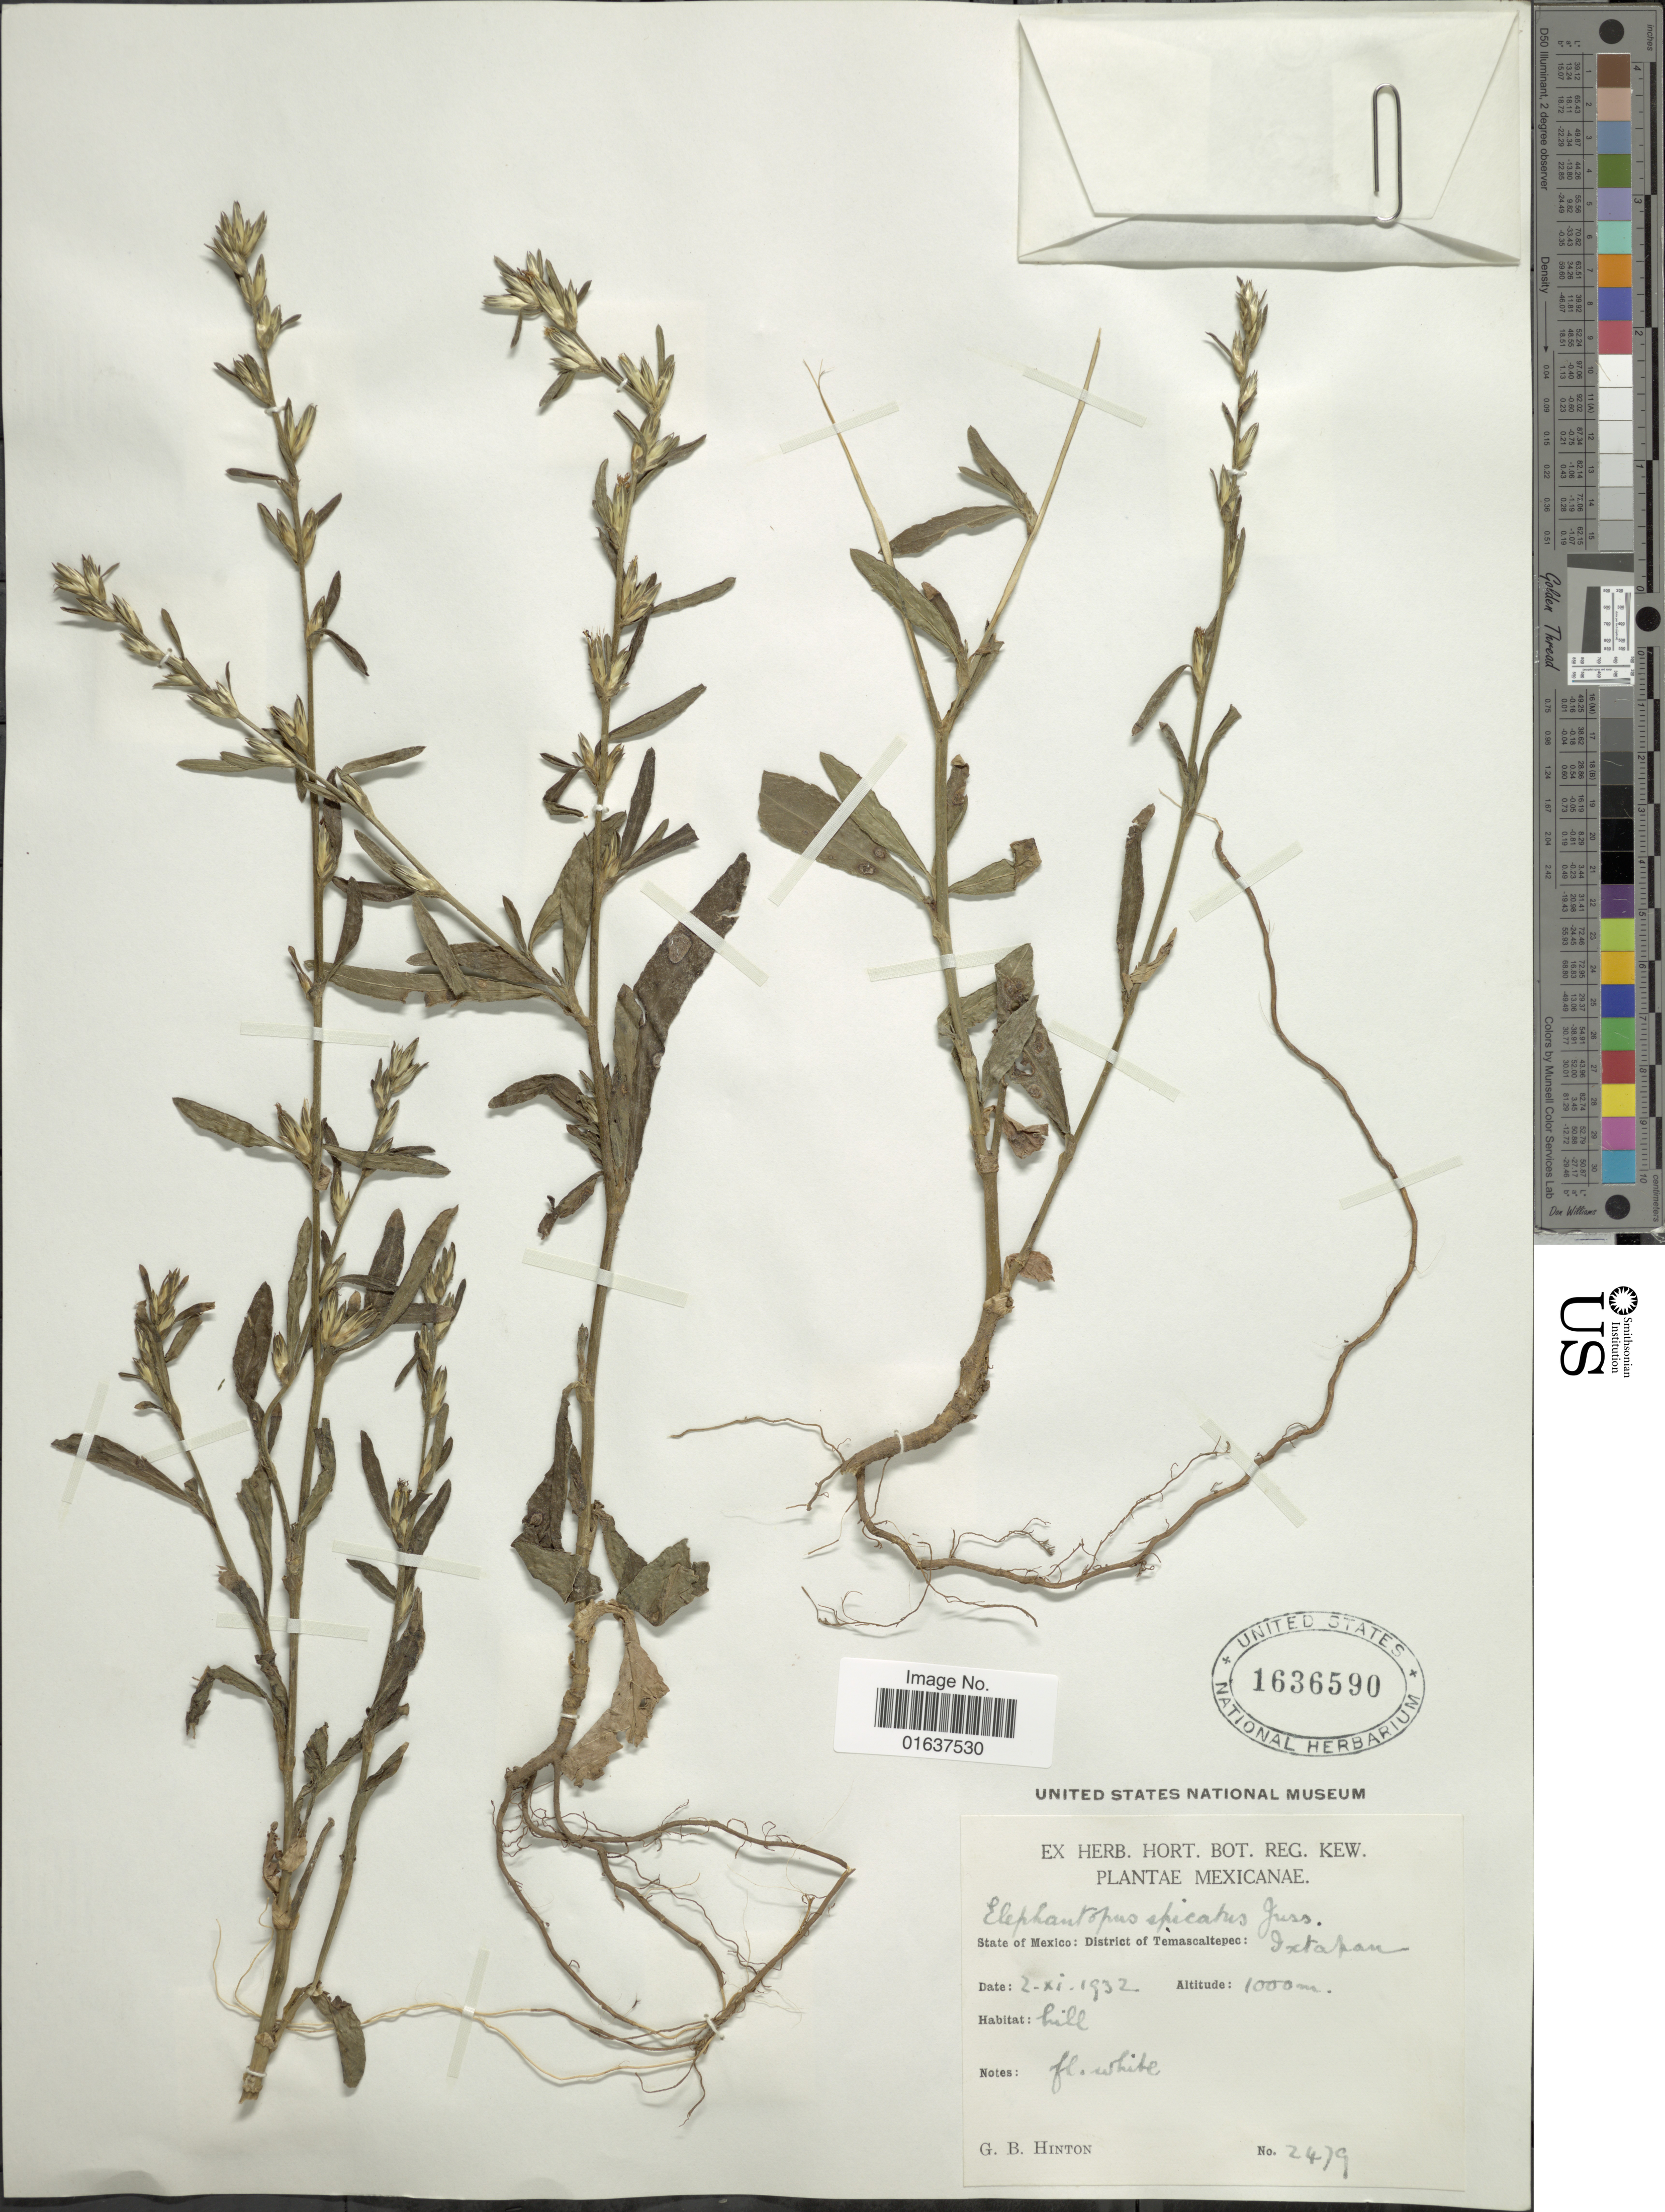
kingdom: Plantae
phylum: Tracheophyta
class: Magnoliopsida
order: Asterales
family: Asteraceae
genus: Pseudelephantopus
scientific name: Pseudelephantopus spicatus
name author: (Juss. ex Aubl.) C.F. Baker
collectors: G. B. Hinton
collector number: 2479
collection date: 1932-11-02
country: Mexico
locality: State of Mexico: District of temascaltepec: Ixtapan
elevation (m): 1000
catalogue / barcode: US 1636590